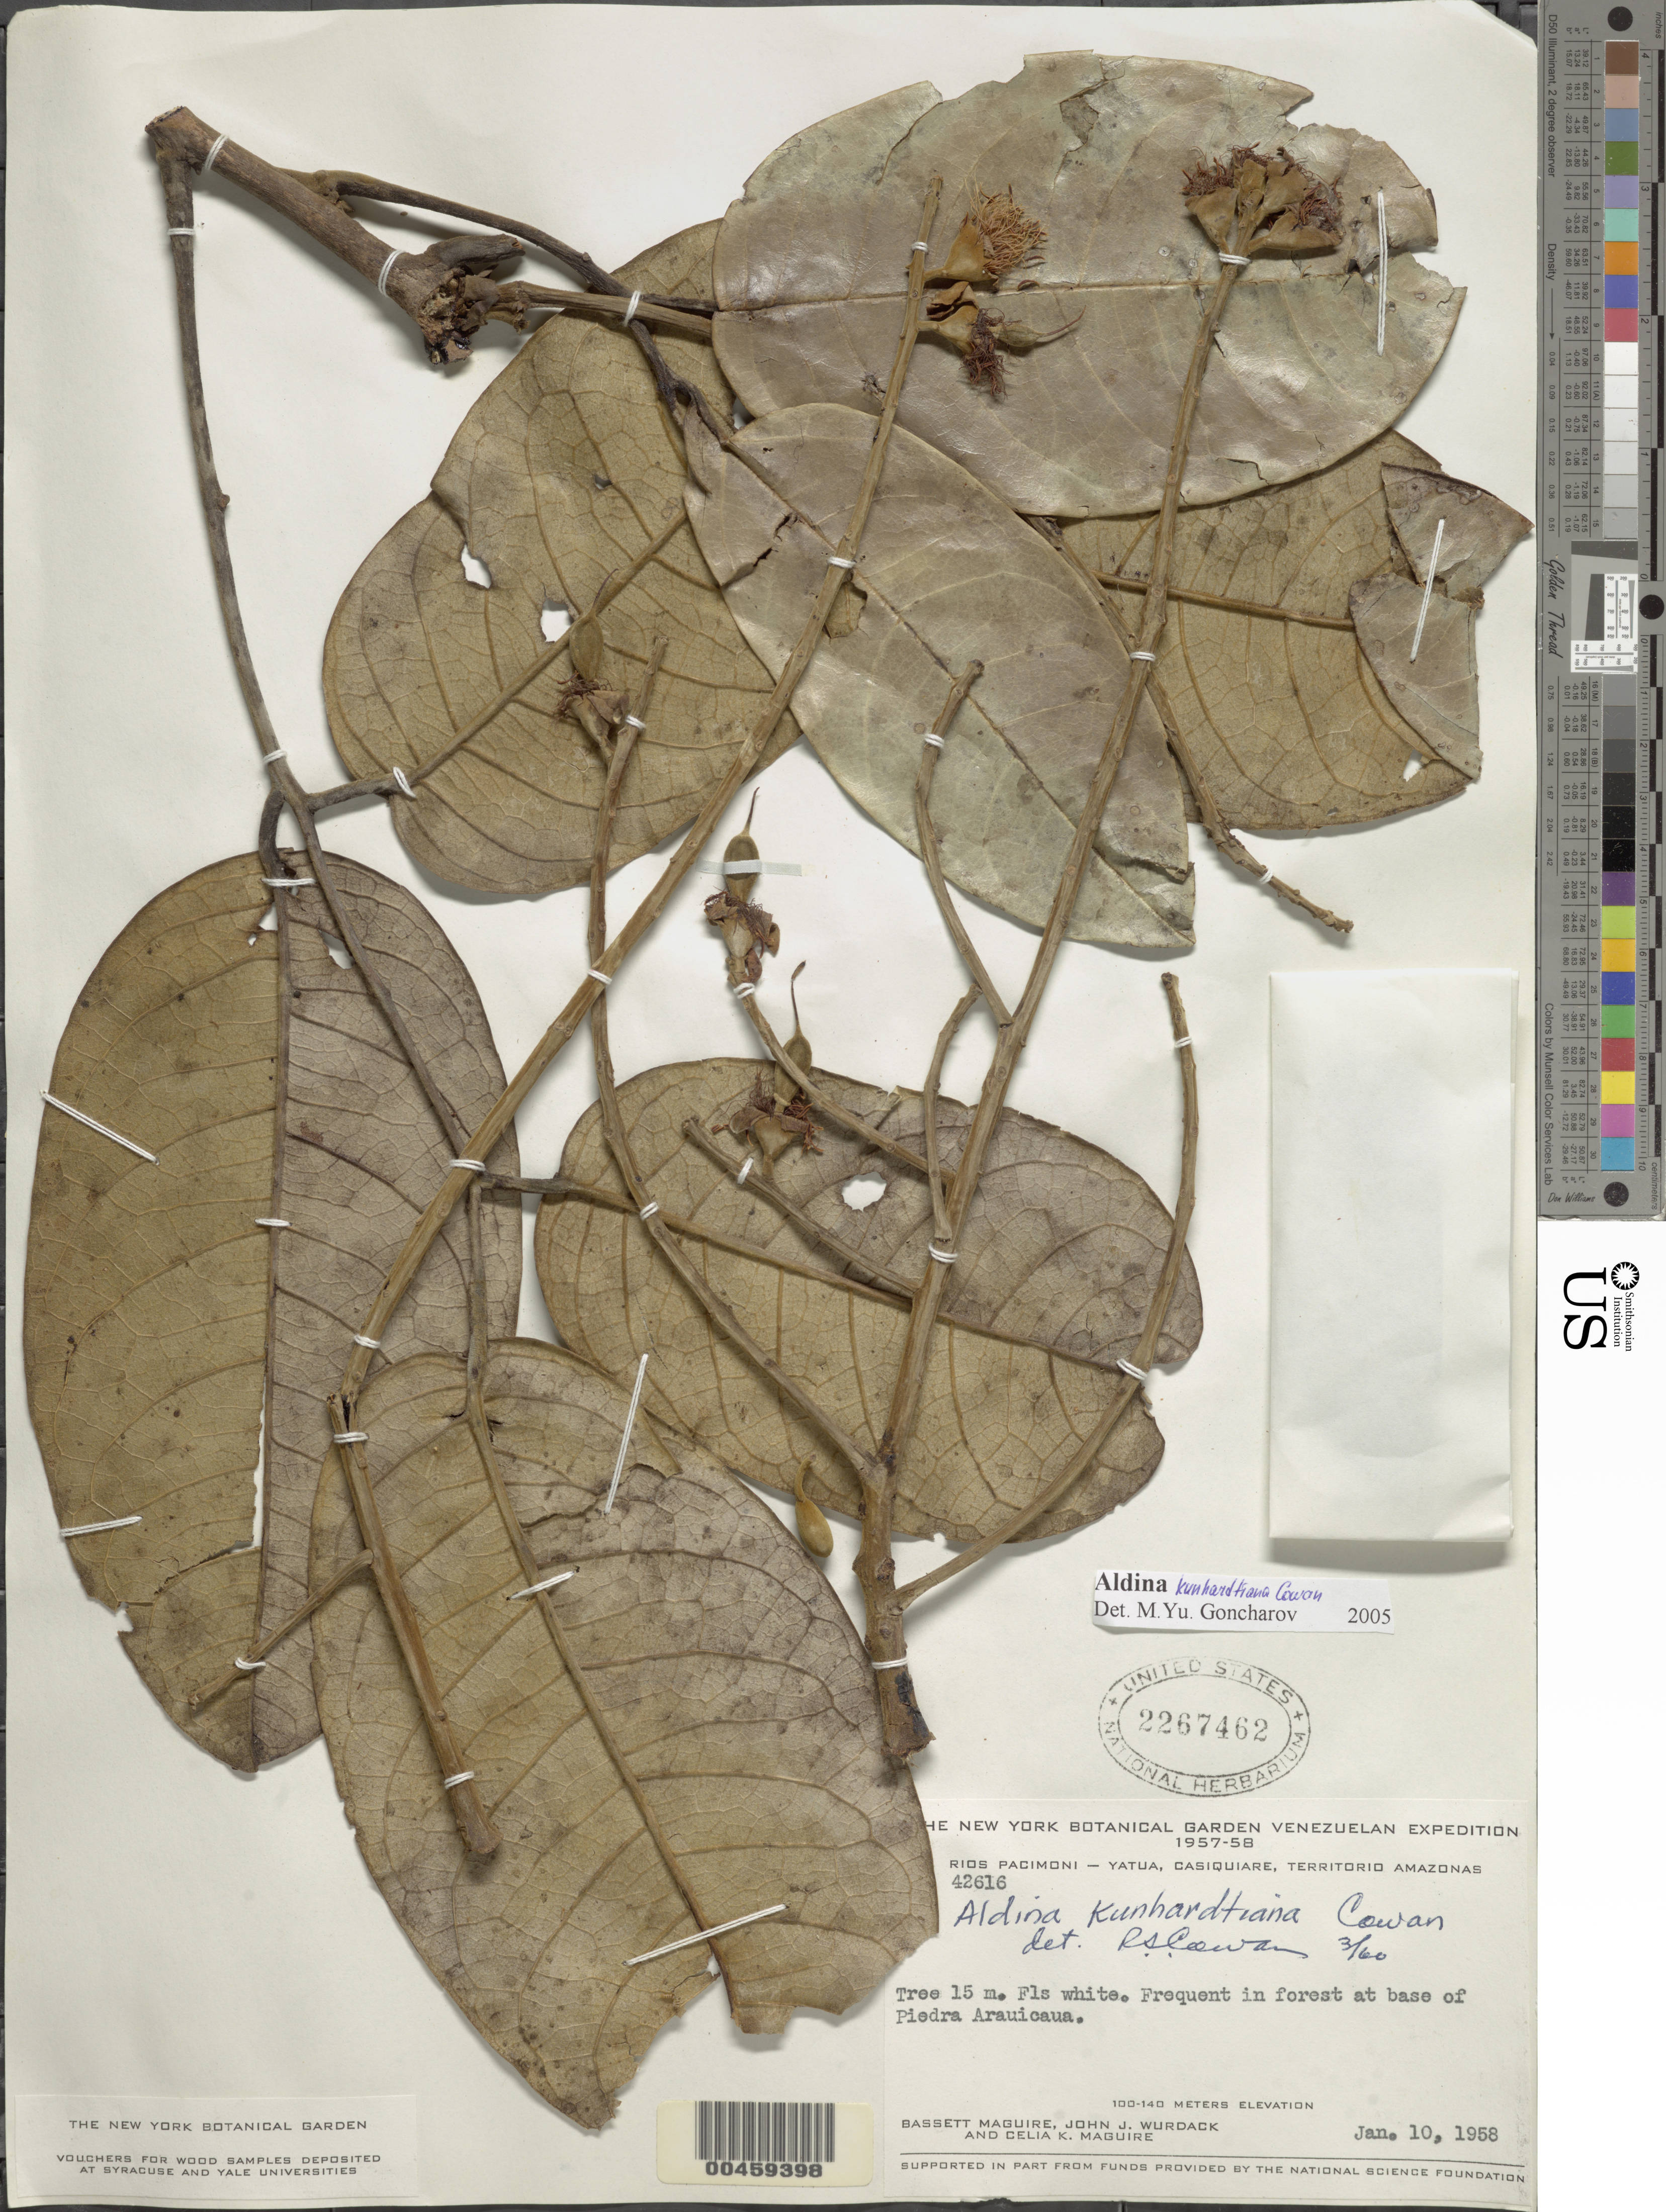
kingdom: Plantae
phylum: Tracheophyta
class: Magnoliopsida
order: Fabales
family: Fabaceae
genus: Aldina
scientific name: Aldina kunhardtiana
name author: R.S. Cowan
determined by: Cowan, R. S.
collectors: B. Maguire, J. J. Wurdack & C. K. Maguire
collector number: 42616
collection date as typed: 10 Jan 1958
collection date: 1958-01-10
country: Venezuela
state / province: Amazonas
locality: Piedra arauicaua, at base of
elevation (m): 100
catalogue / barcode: US 2267462